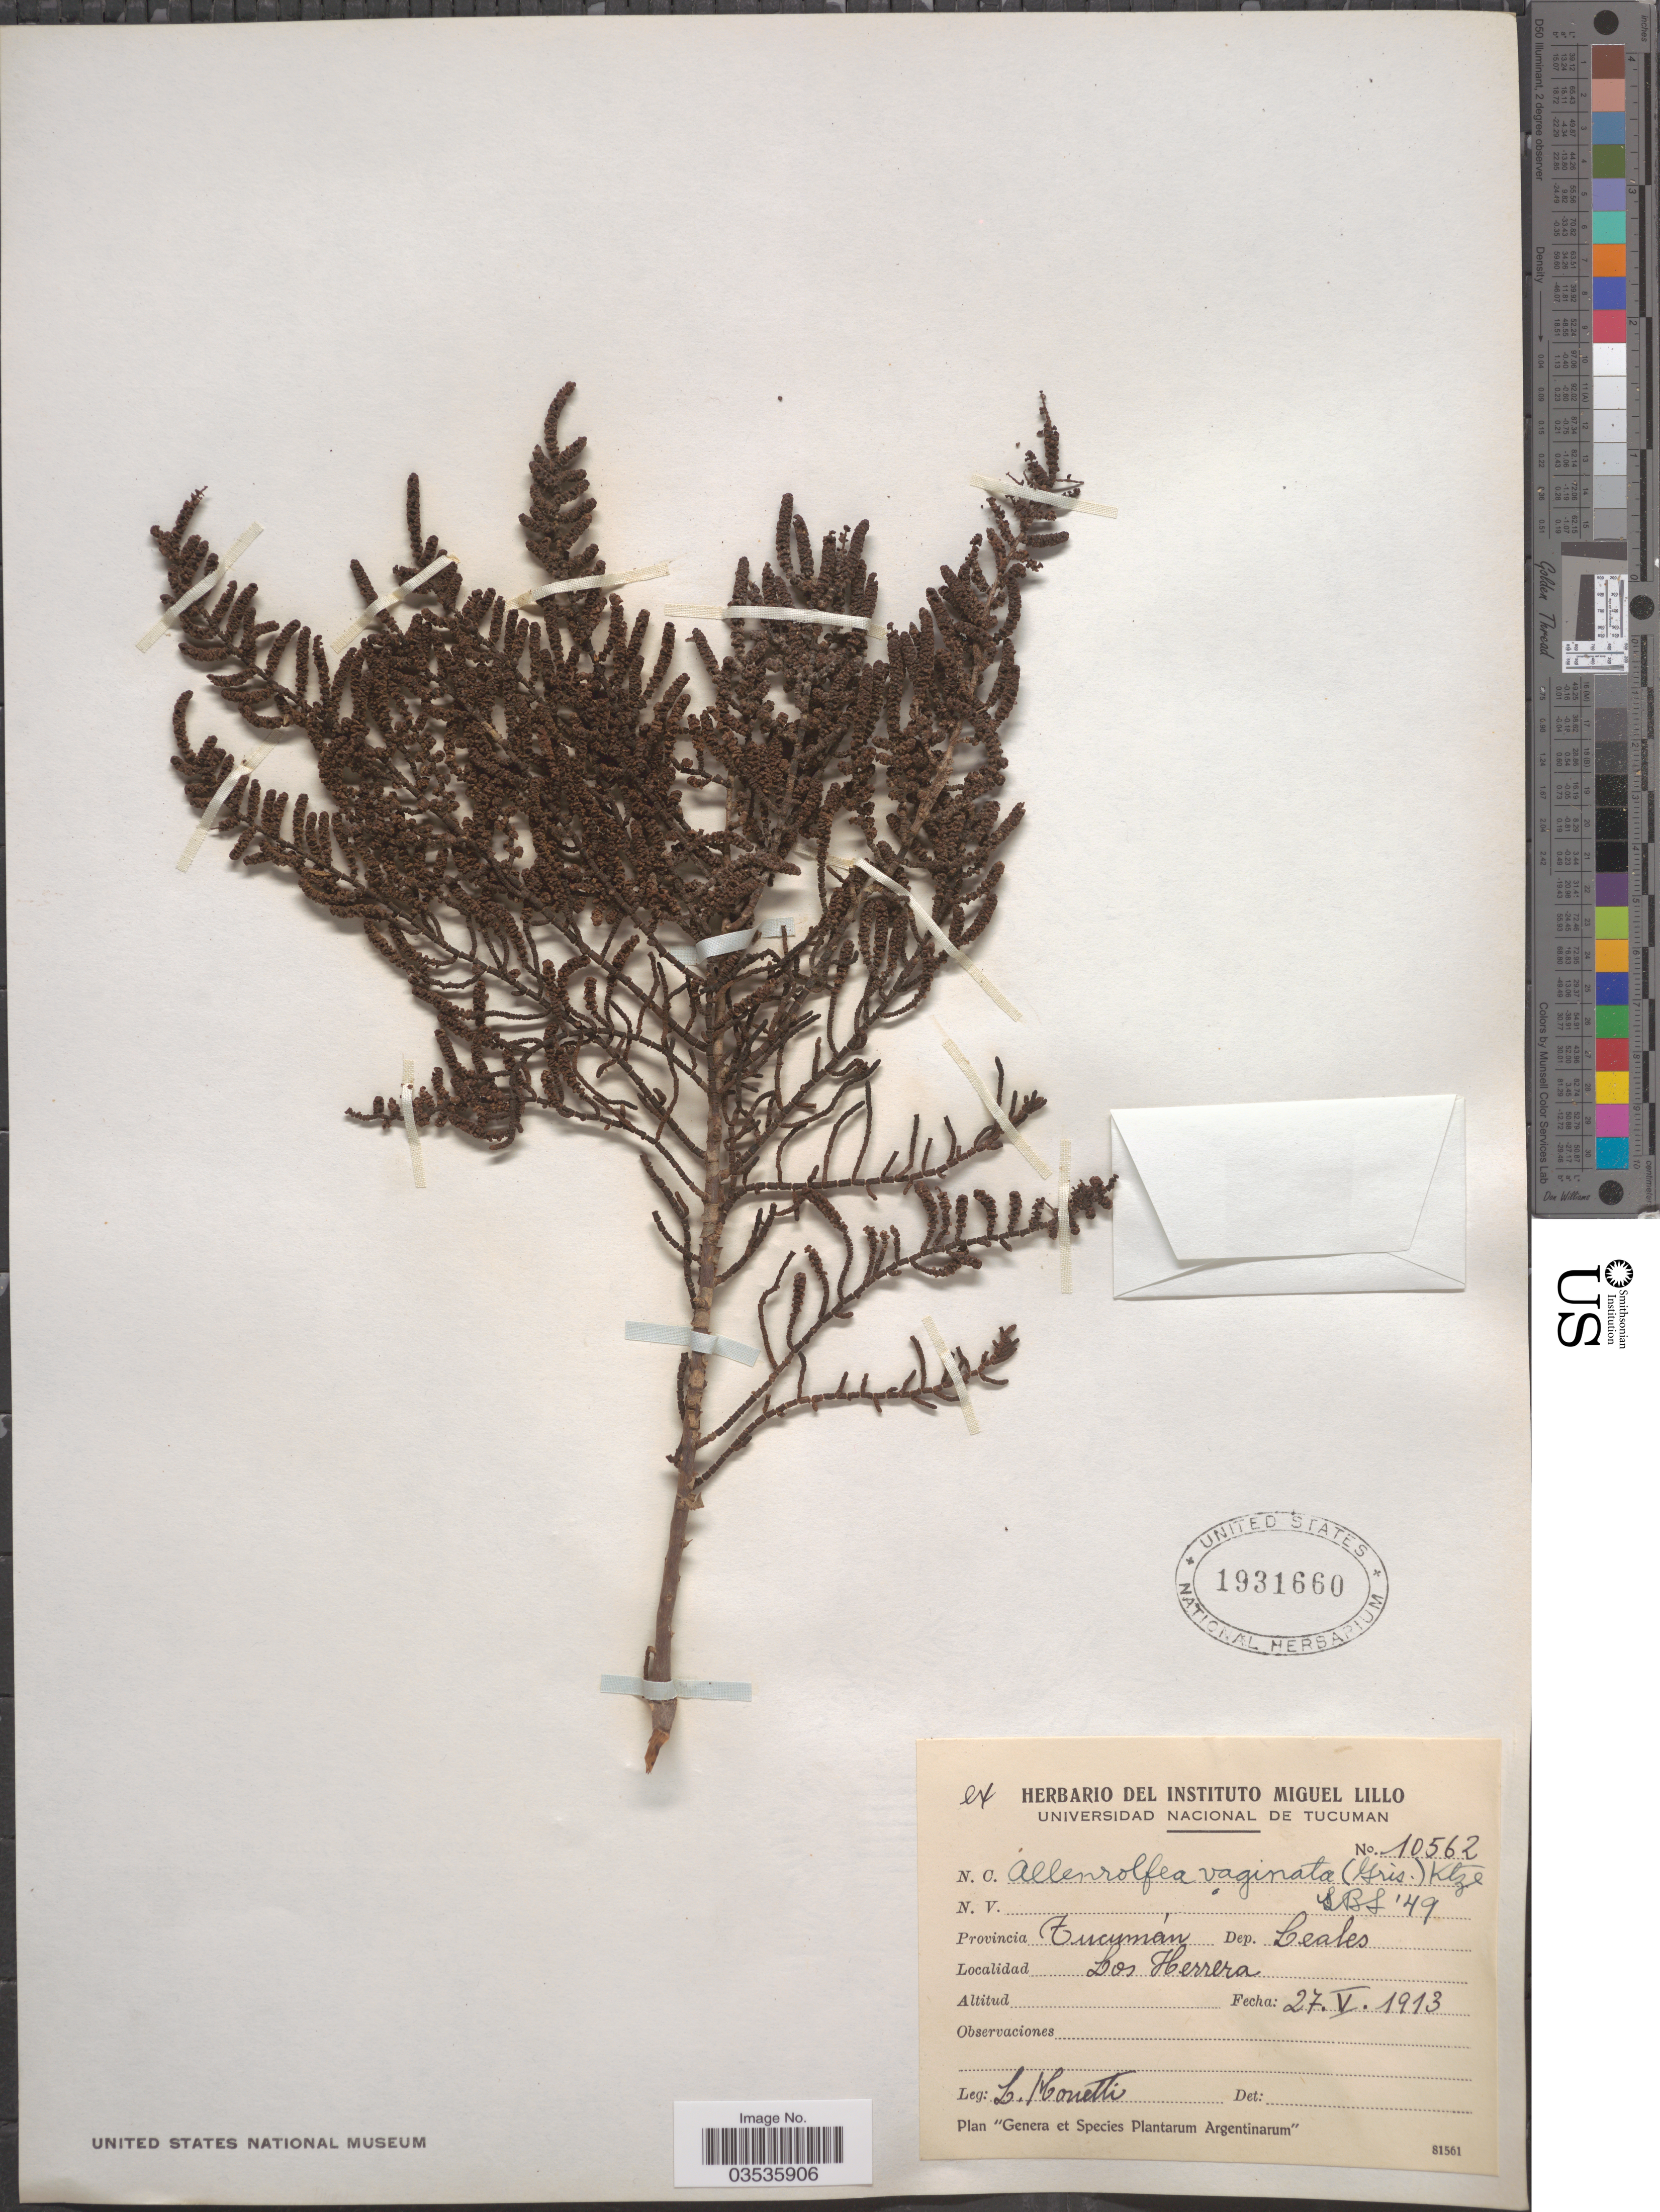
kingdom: Plantae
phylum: Tracheophyta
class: Magnoliopsida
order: Caryophyllales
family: Amaranthaceae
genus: Allenrolfea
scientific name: Allenrolfea vaginata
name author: (Griseb.) Kuntze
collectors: L. Monetti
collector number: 10562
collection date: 1913-05-27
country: Argentina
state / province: Tucuman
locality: Dep. Ceales. Los Herrera.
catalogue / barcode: US 1931660